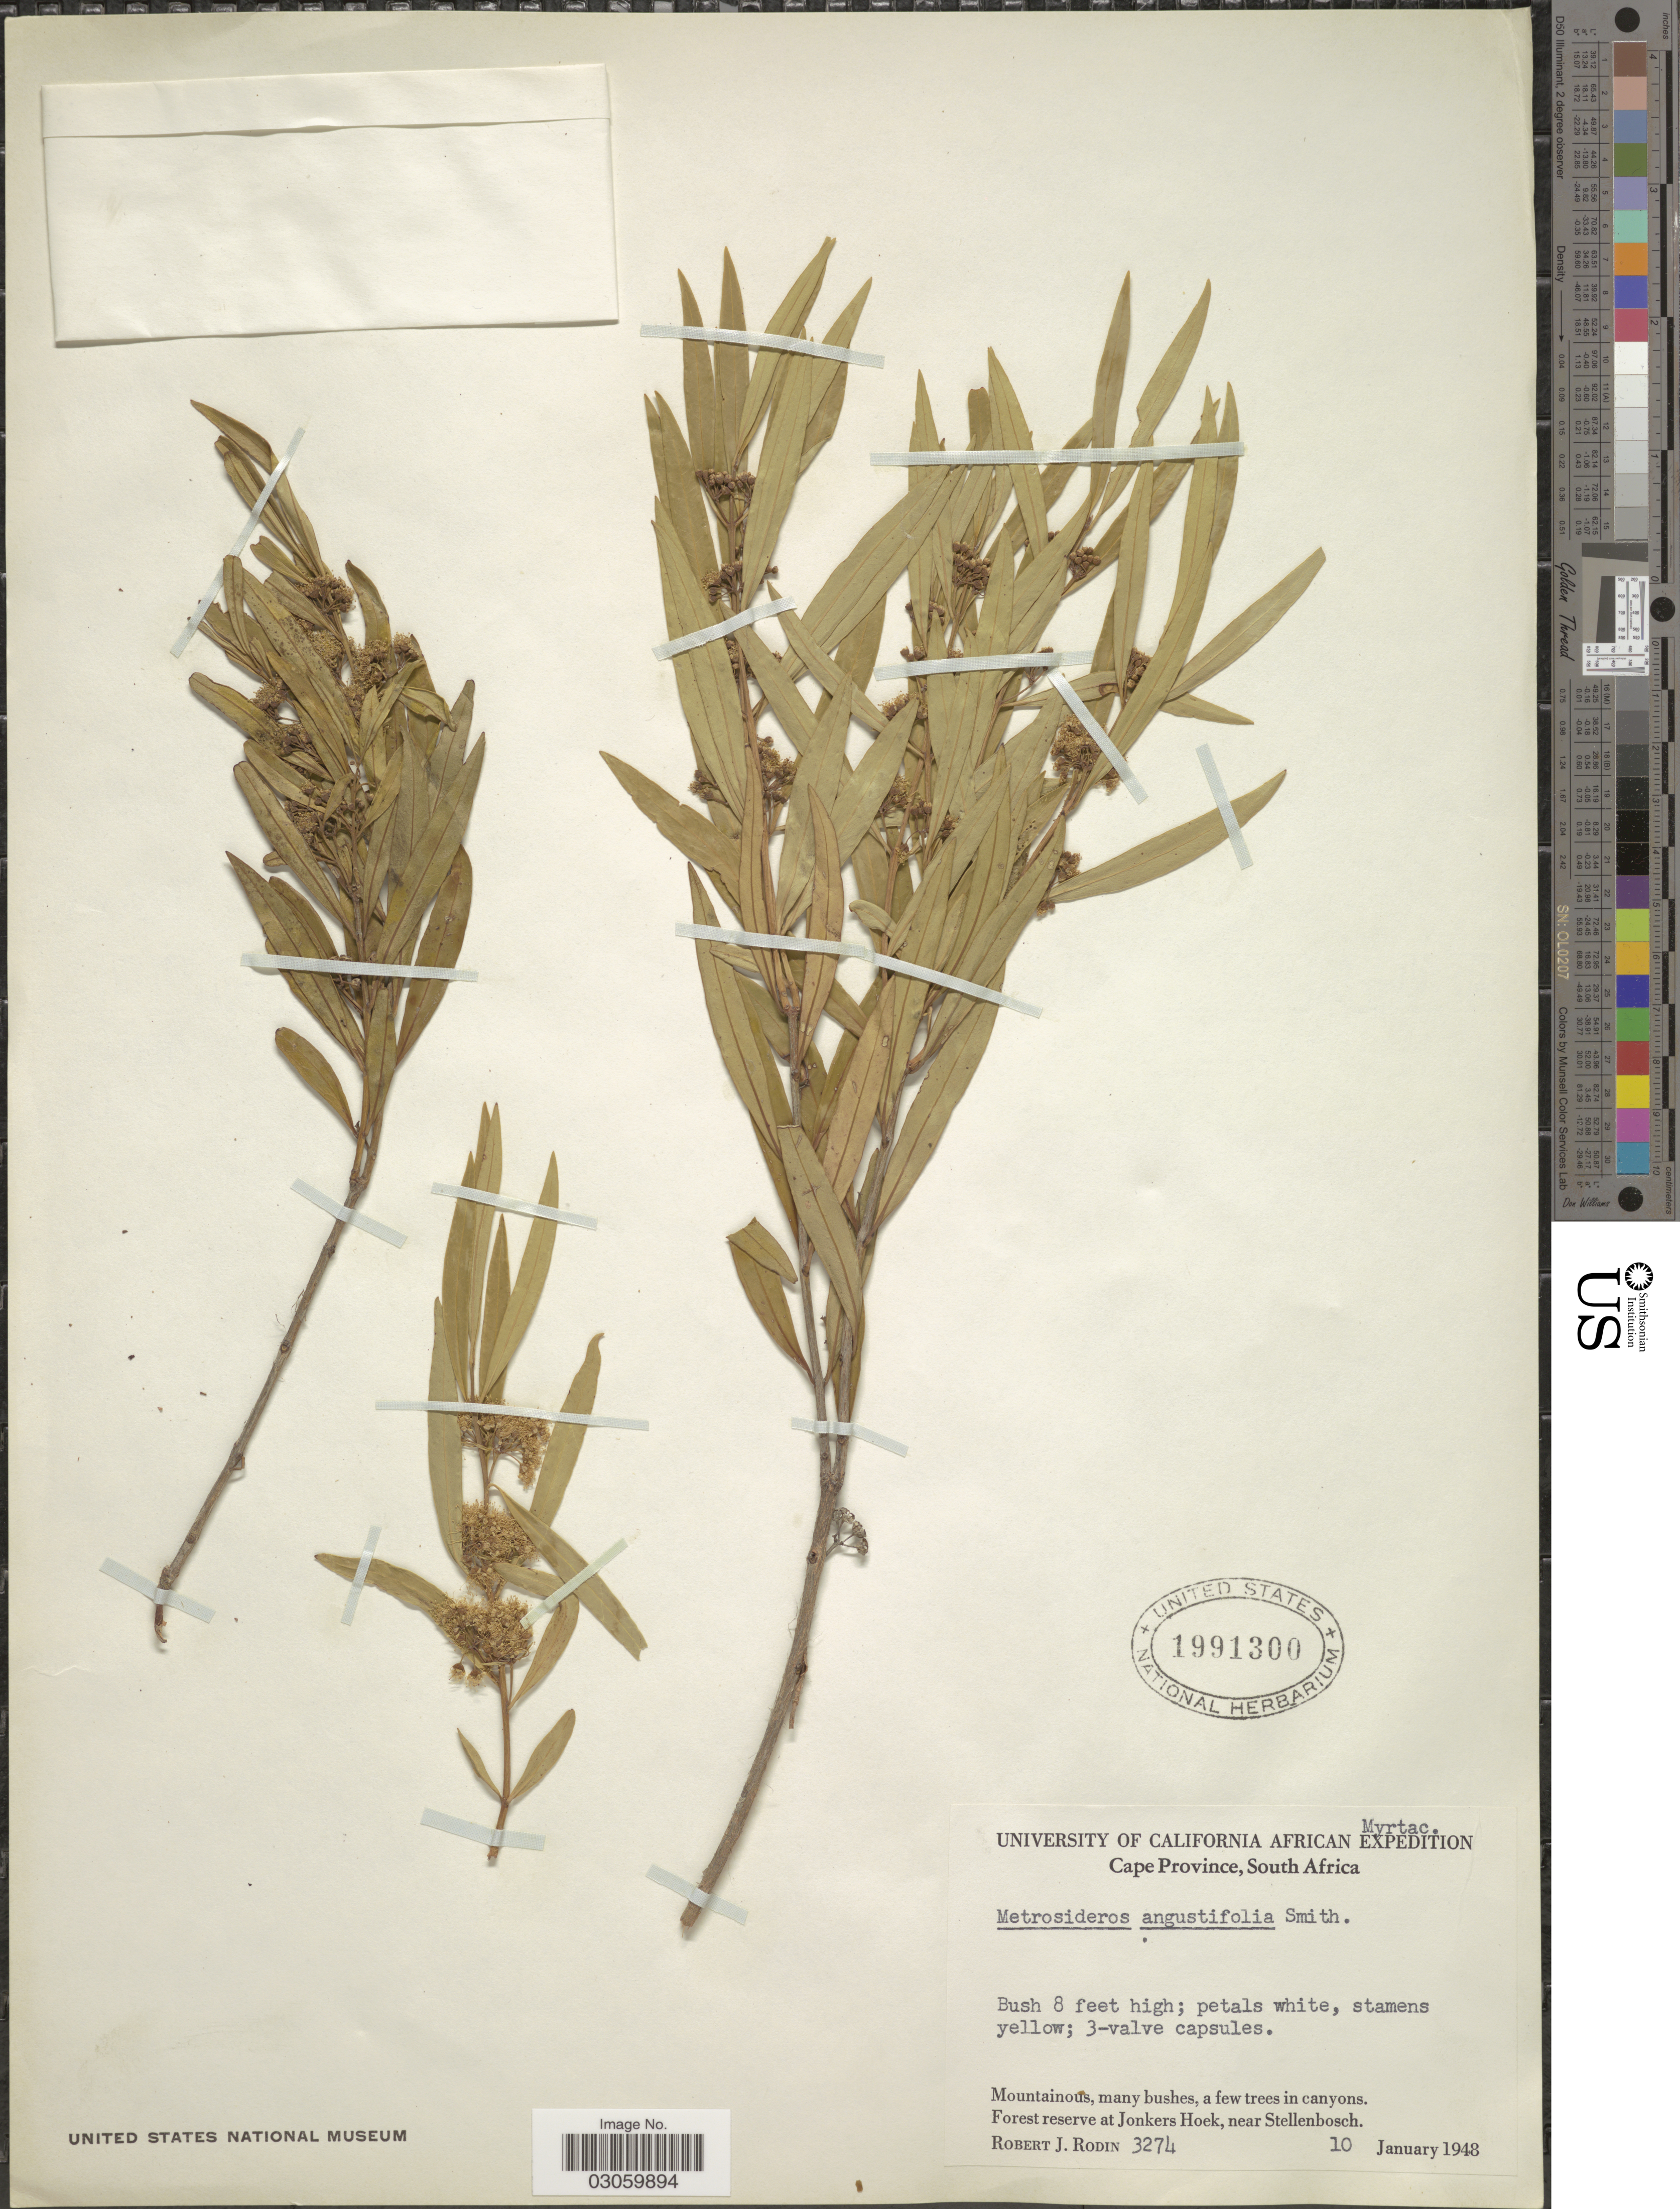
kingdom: Plantae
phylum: Tracheophyta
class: Magnoliopsida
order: Myrtales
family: Myrtaceae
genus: Metrosideros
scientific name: Metrosideros angustifolia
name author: (L.) Sm.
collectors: R. J. Rodin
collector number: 3274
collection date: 1948-01-10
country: South Africa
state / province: Western Cape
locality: Forest reserve at Jonkers Hoek, near Stellenbosch.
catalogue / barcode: US 1991300